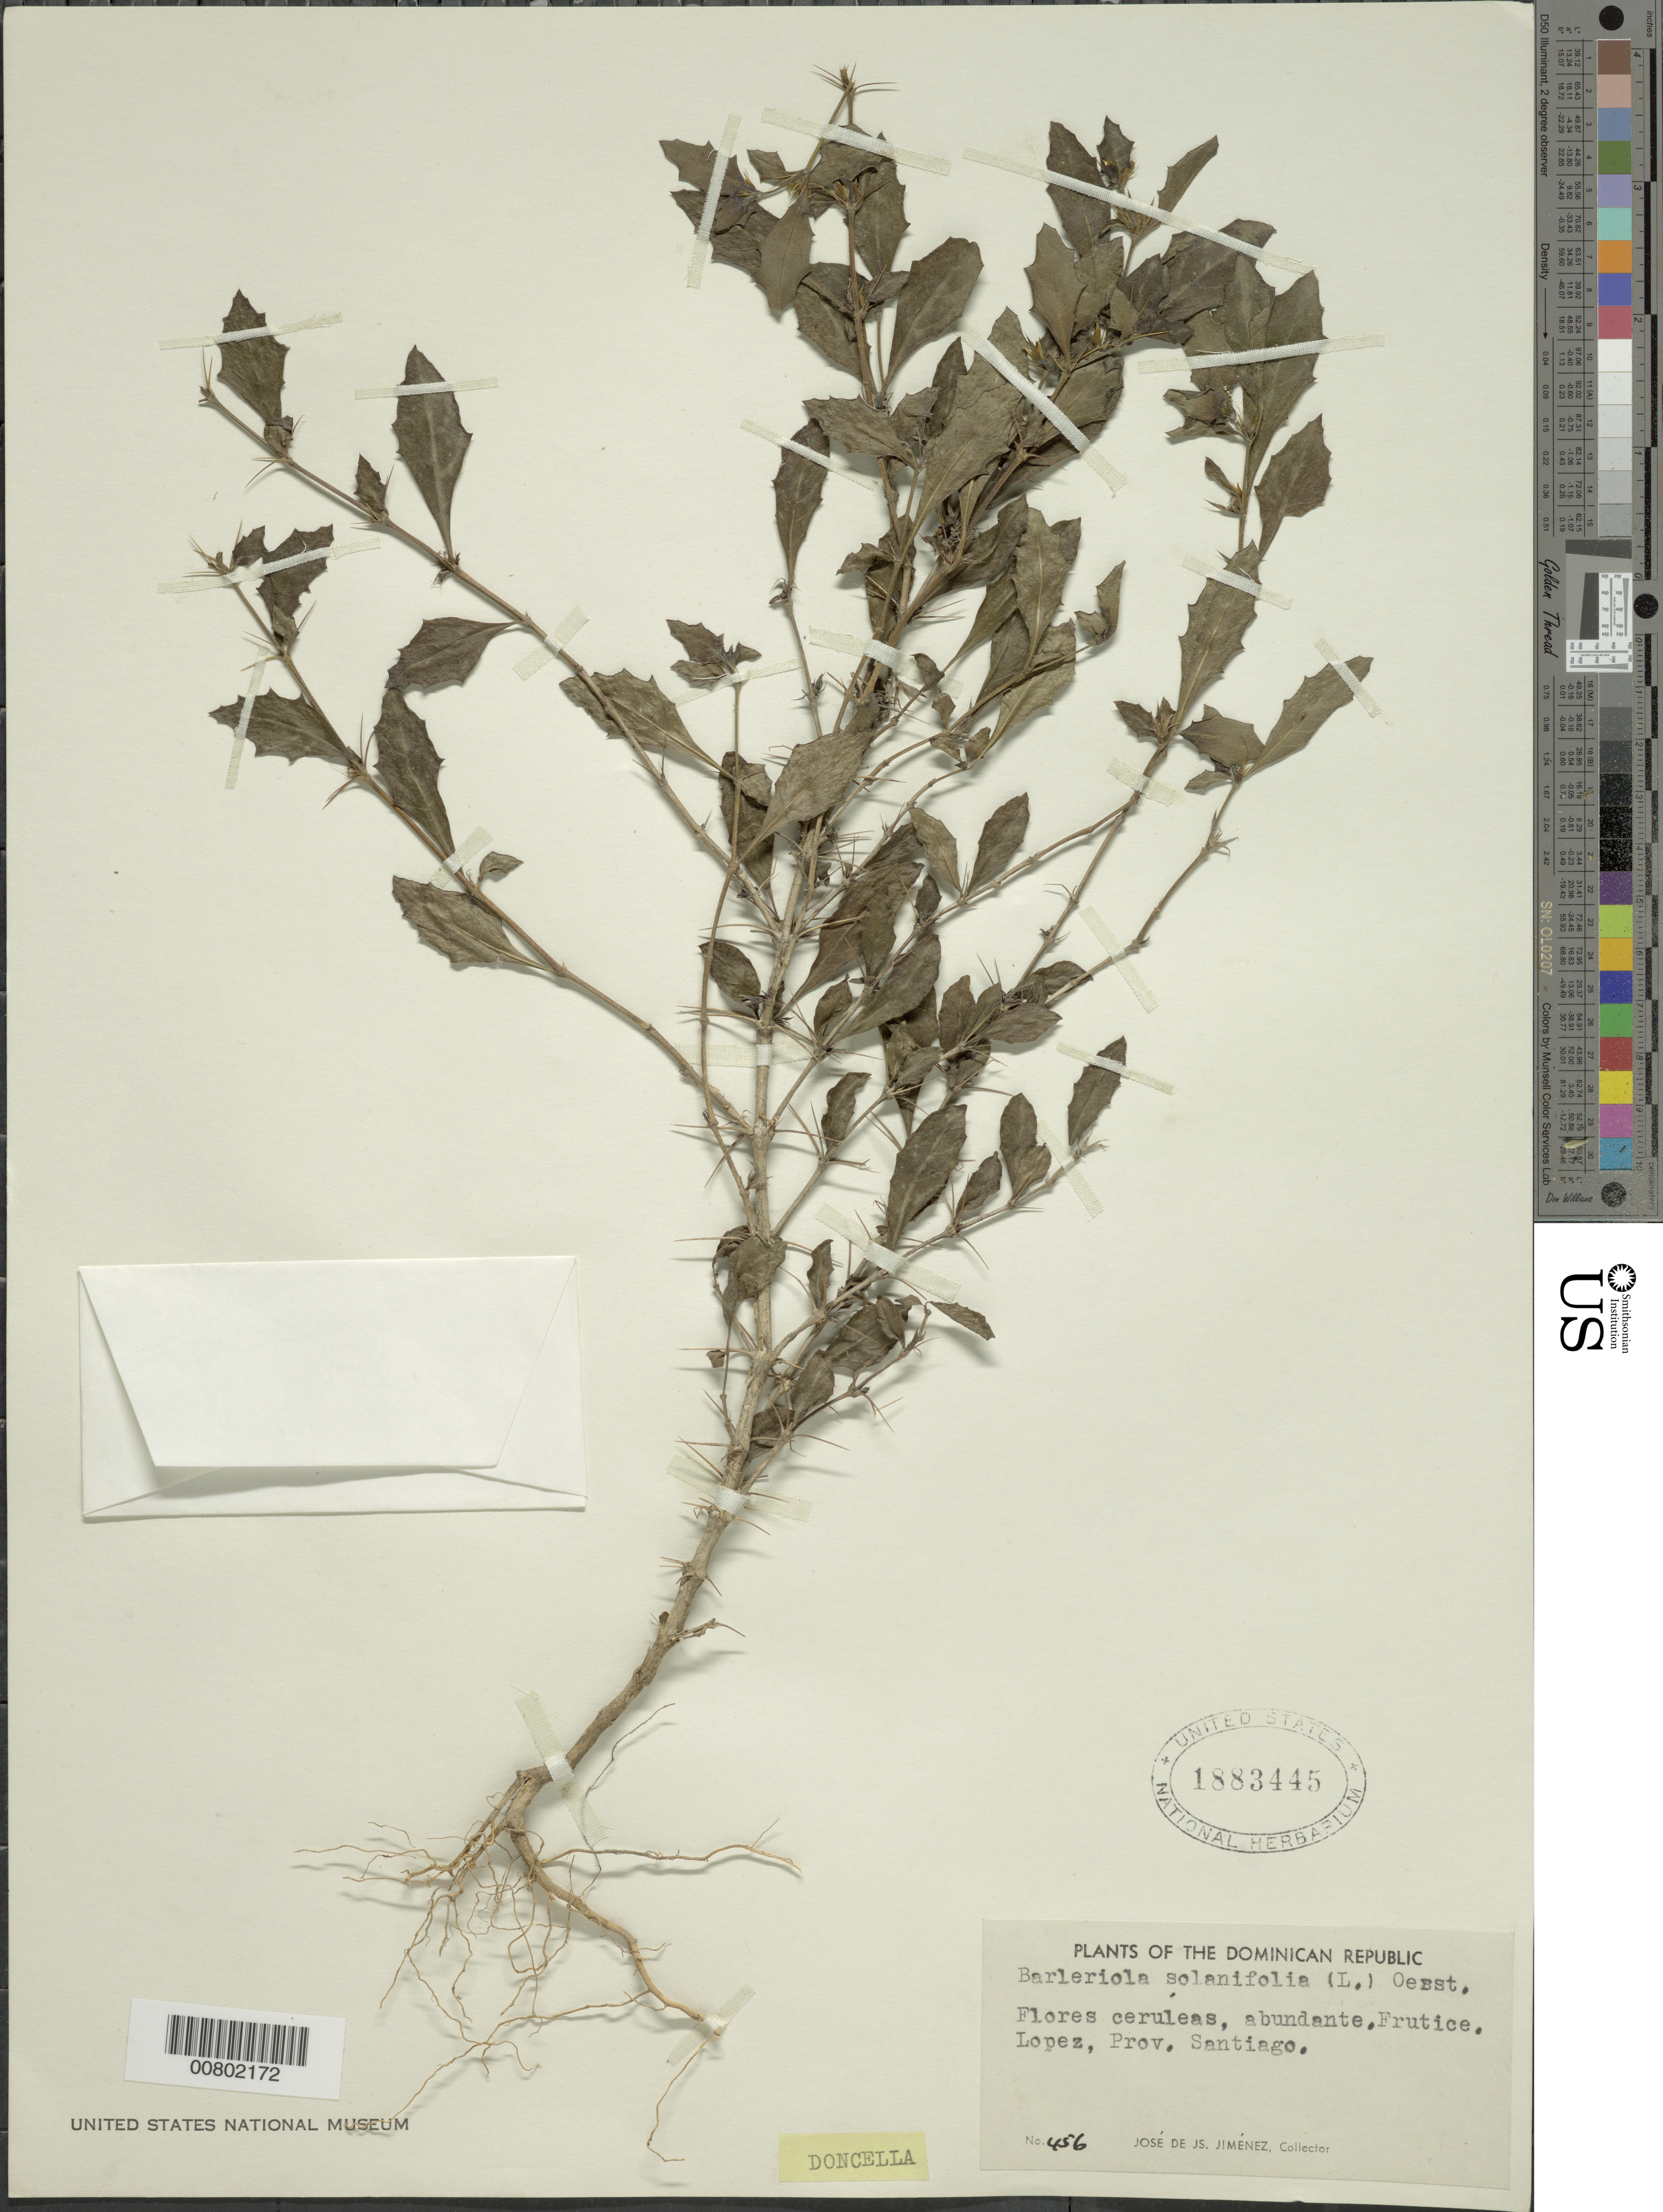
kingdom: Plantae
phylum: Tracheophyta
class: Magnoliopsida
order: Lamiales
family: Acanthaceae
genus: Barleriola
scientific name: Barleriola solanifolia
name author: (L.) Oerst. ex Lindau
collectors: J. J. Jiménez Almonte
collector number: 456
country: Dominican Republic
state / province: Santiago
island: Hispaniola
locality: Lopez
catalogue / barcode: US 1883445